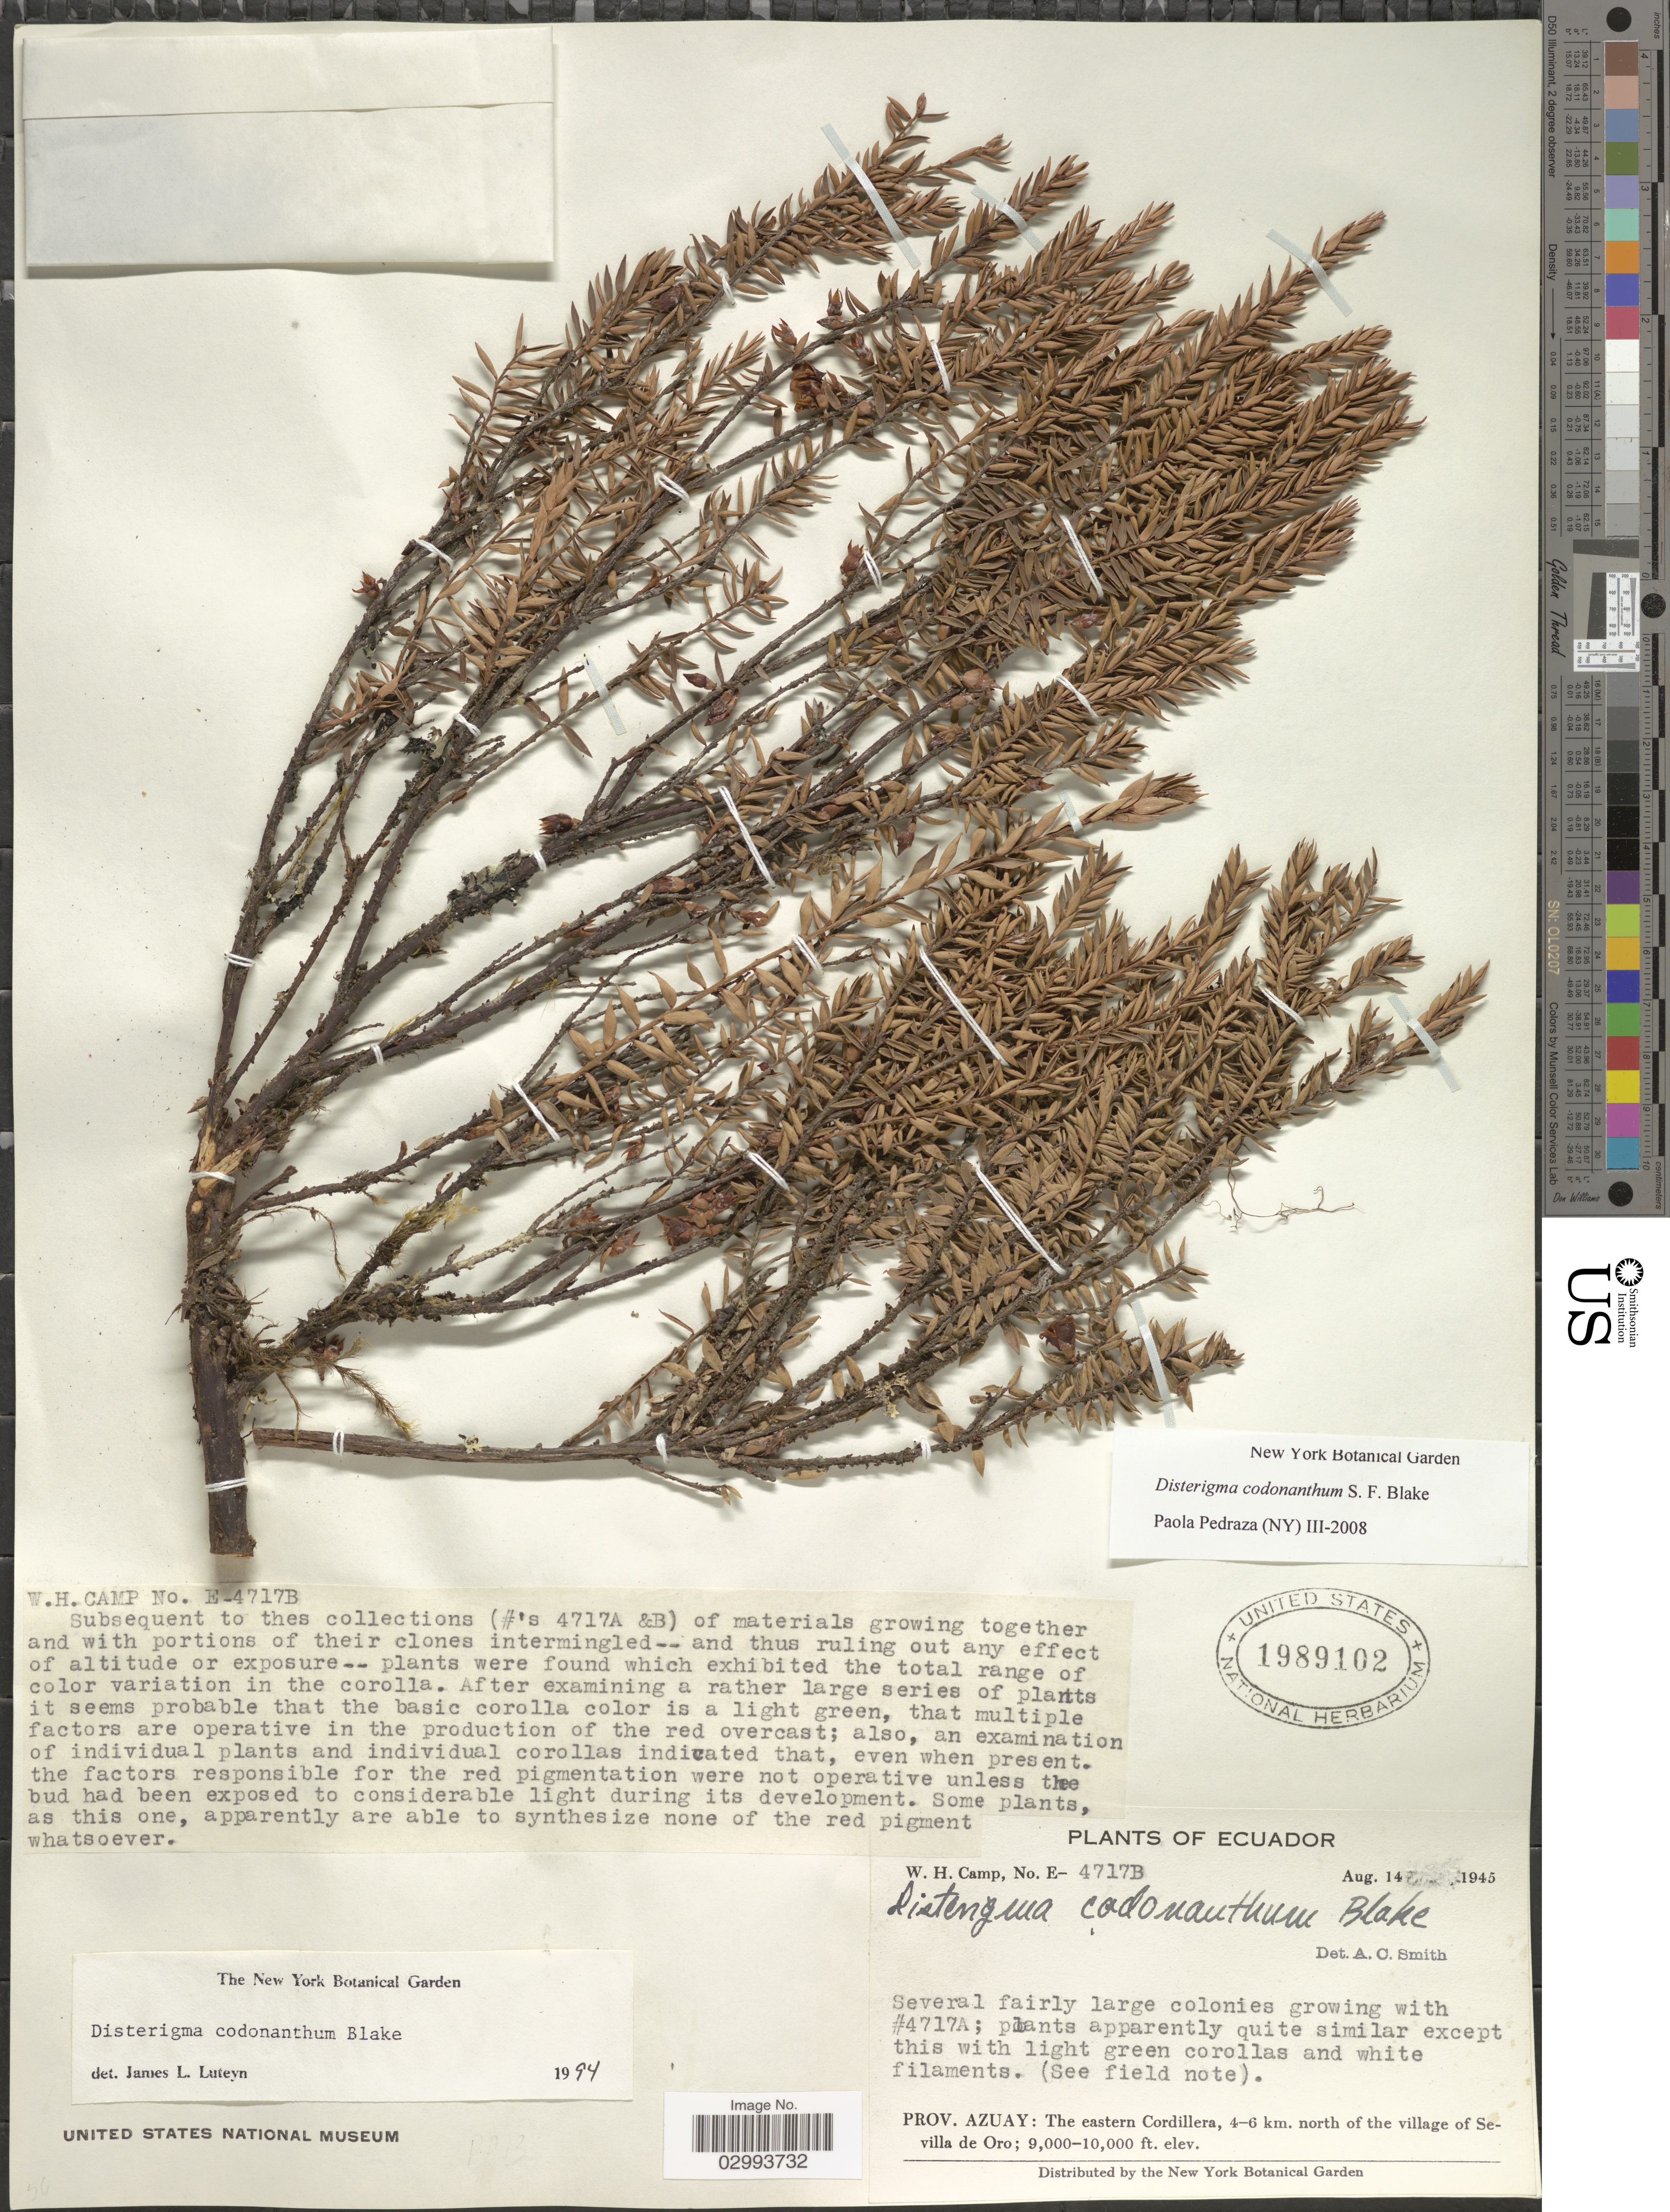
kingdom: Plantae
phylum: Tracheophyta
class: Magnoliopsida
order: Ericales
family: Ericaceae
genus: Disterigma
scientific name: Disterigma codonanthum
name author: S.F. Blake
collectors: W. H. Camp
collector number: E-4717B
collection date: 1945-08-14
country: Ecuador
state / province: Azuay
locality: The eastern Cordillera, 4-6 km. north of the village of Sevilla de Oro.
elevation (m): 2743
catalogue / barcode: US 1989102